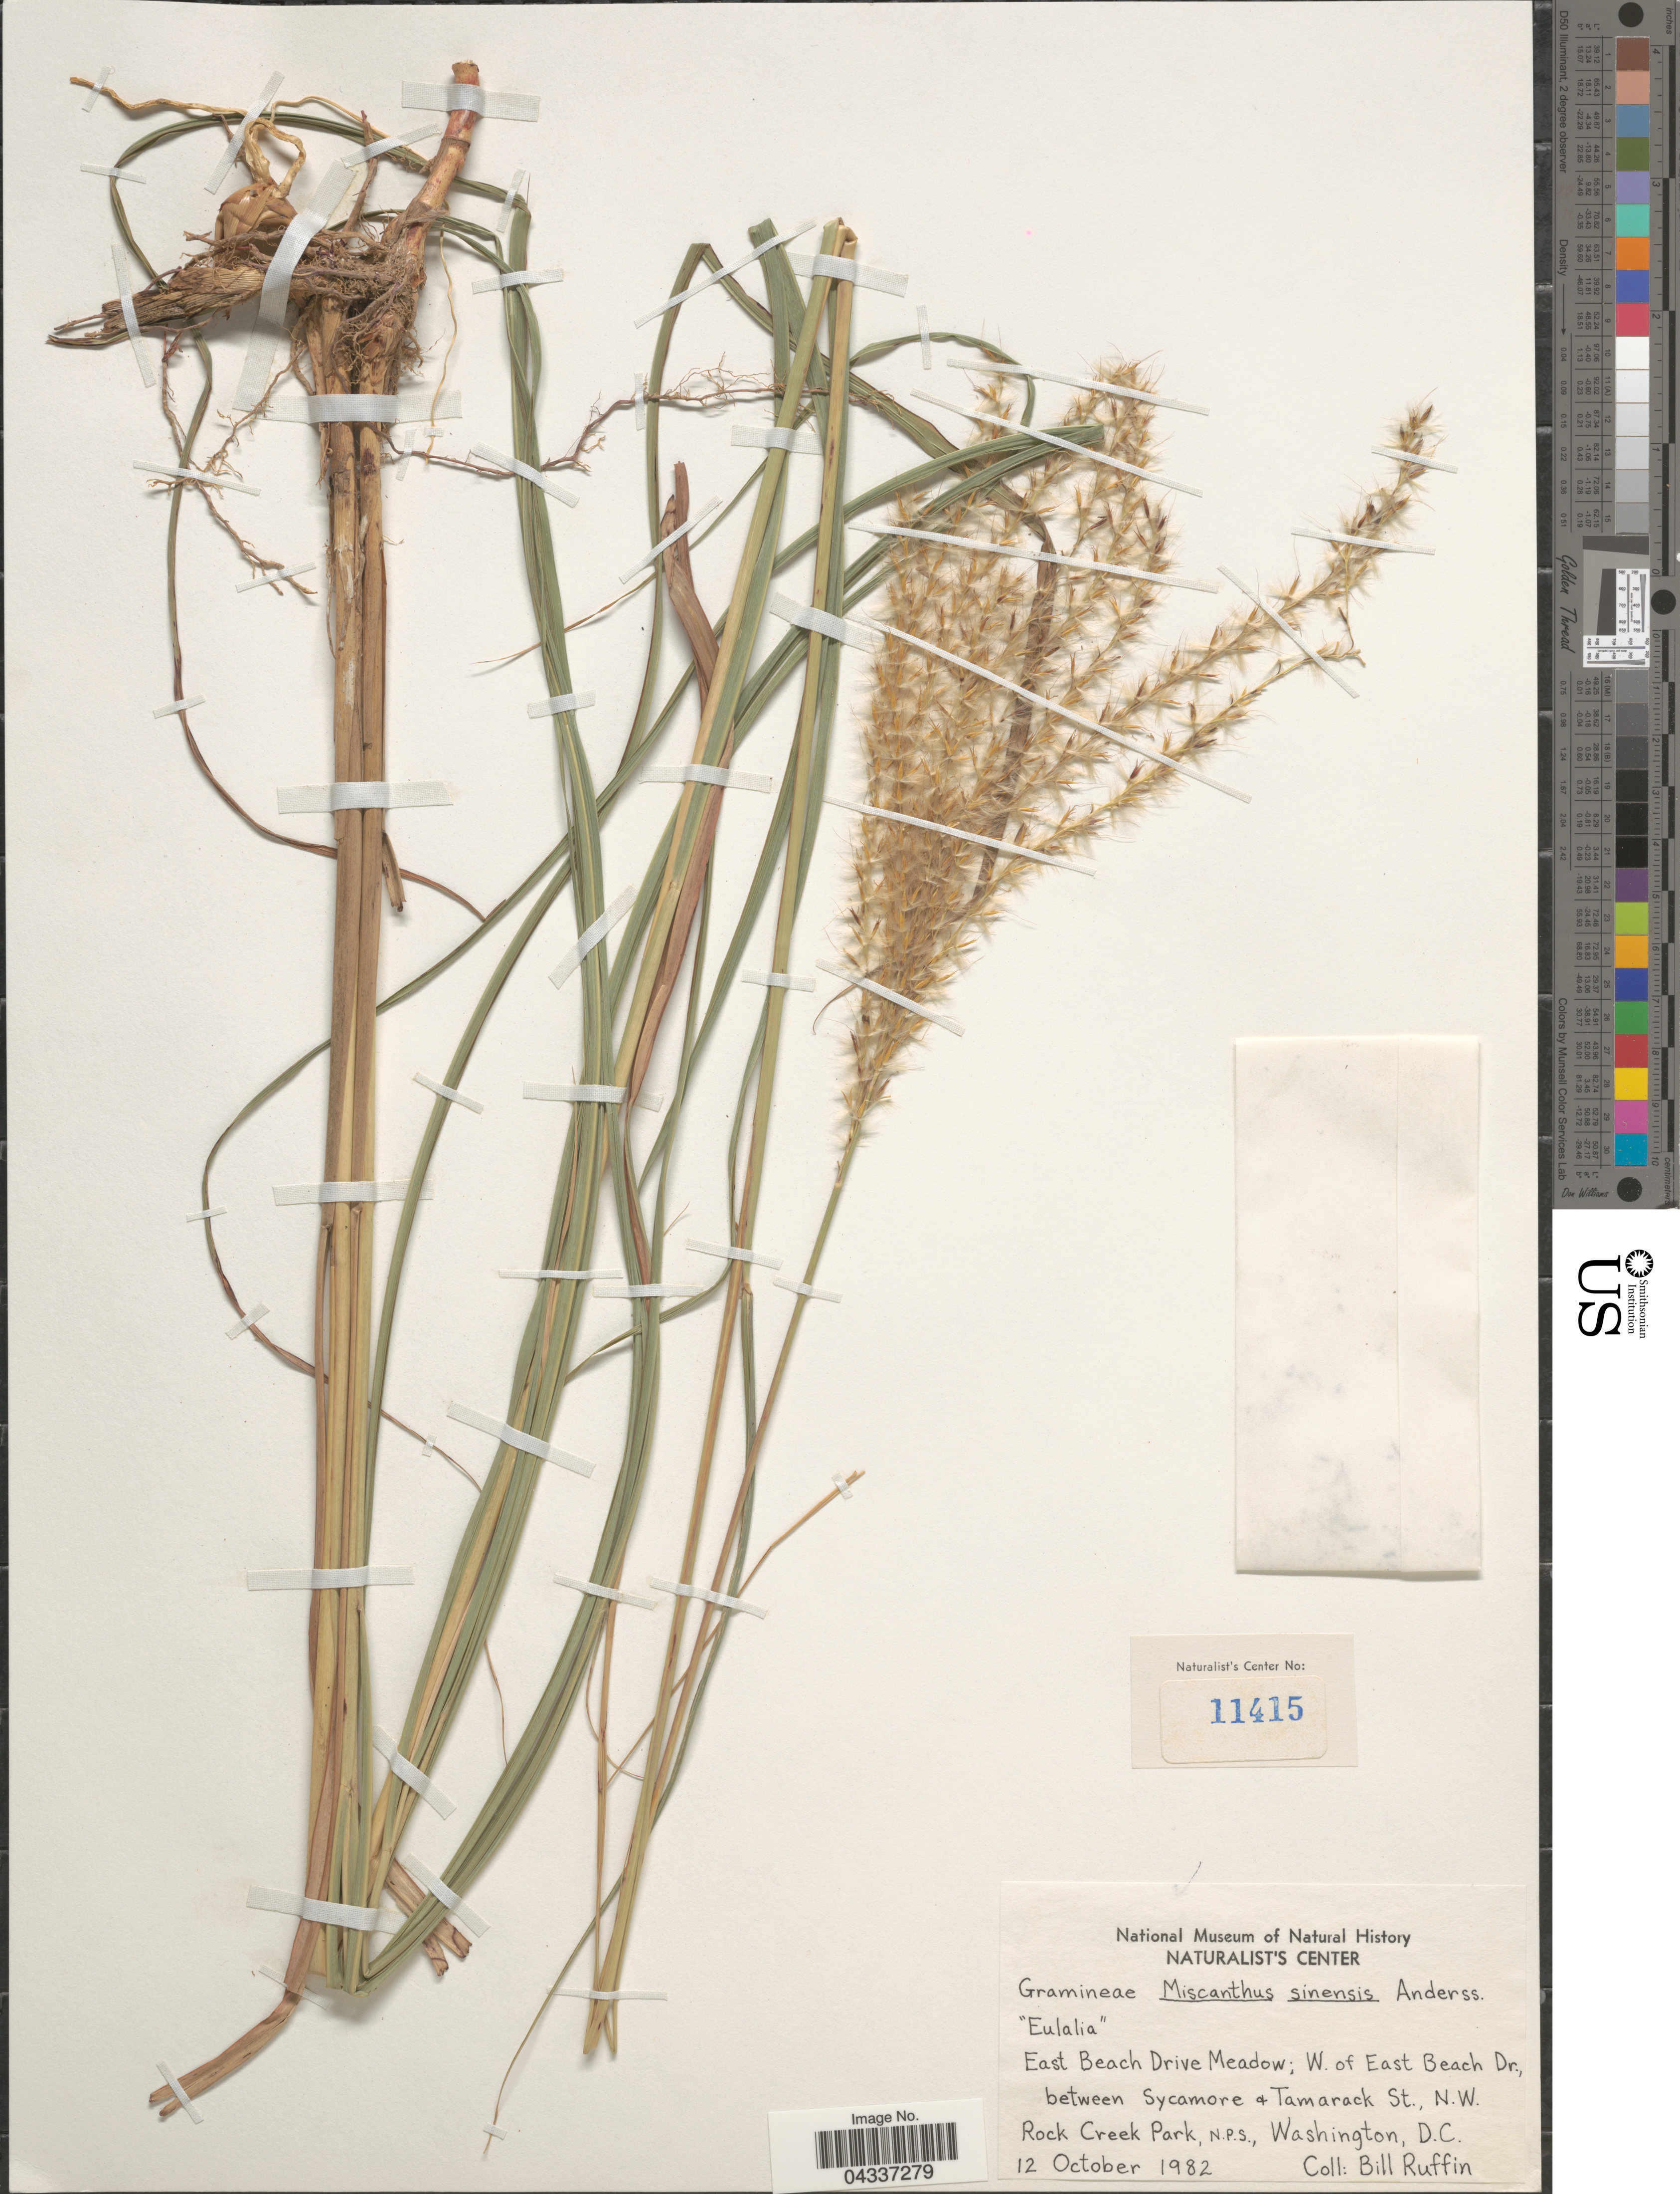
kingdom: Plantae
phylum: Tracheophyta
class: Liliopsida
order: Poales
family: Poaceae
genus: Miscanthus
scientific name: Miscanthus sinensis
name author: Andersson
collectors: B. Ruffin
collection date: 1982-10-12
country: United States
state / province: District of Columbia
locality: East Beach Drive Meadow; W. of East Beach Dr., between Sycamore + Tamarack St., N.W. Rock Creek Park, N.P.S., Washington, D.C.